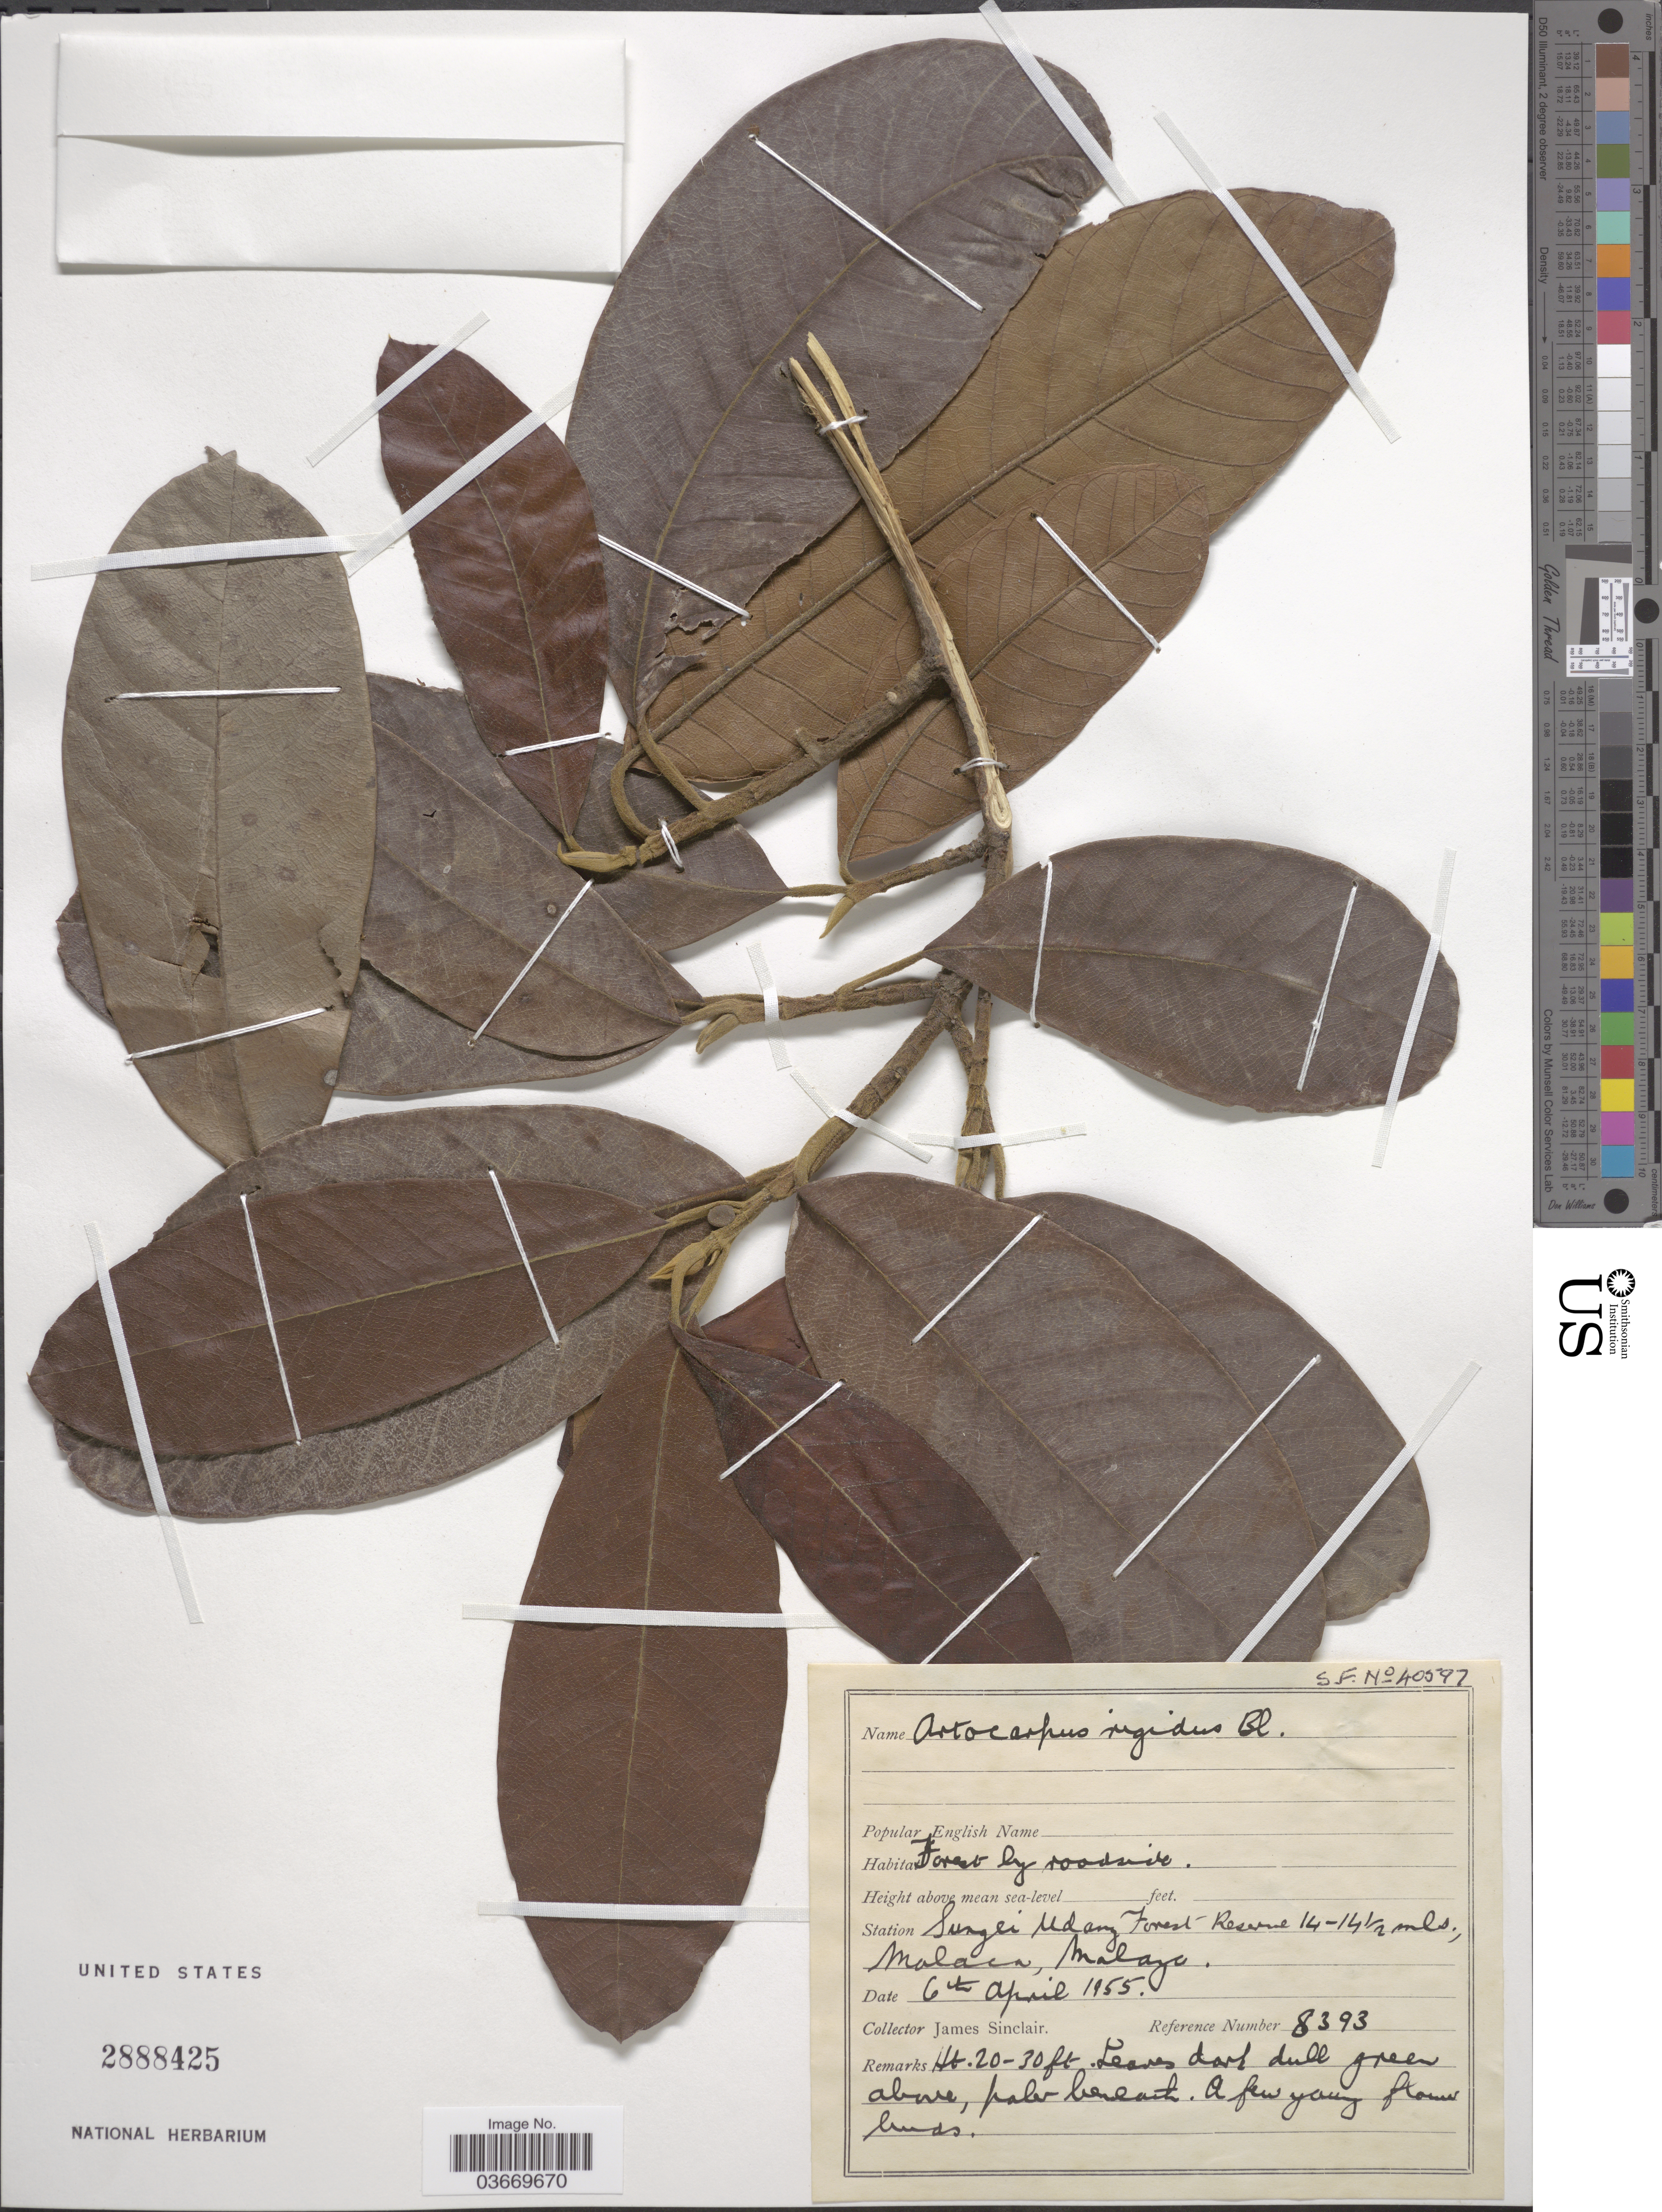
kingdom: Plantae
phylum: Tracheophyta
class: Magnoliopsida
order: Rosales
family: Moraceae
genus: Artocarpus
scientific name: Artocarpus rigidus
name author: Blume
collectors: J. Sinclair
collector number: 8393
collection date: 1955-04-06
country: Malaysia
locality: Station Sungei Udang Forest Reservoire 14-14½ mls., Malaca, Malaya.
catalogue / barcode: US 2888425